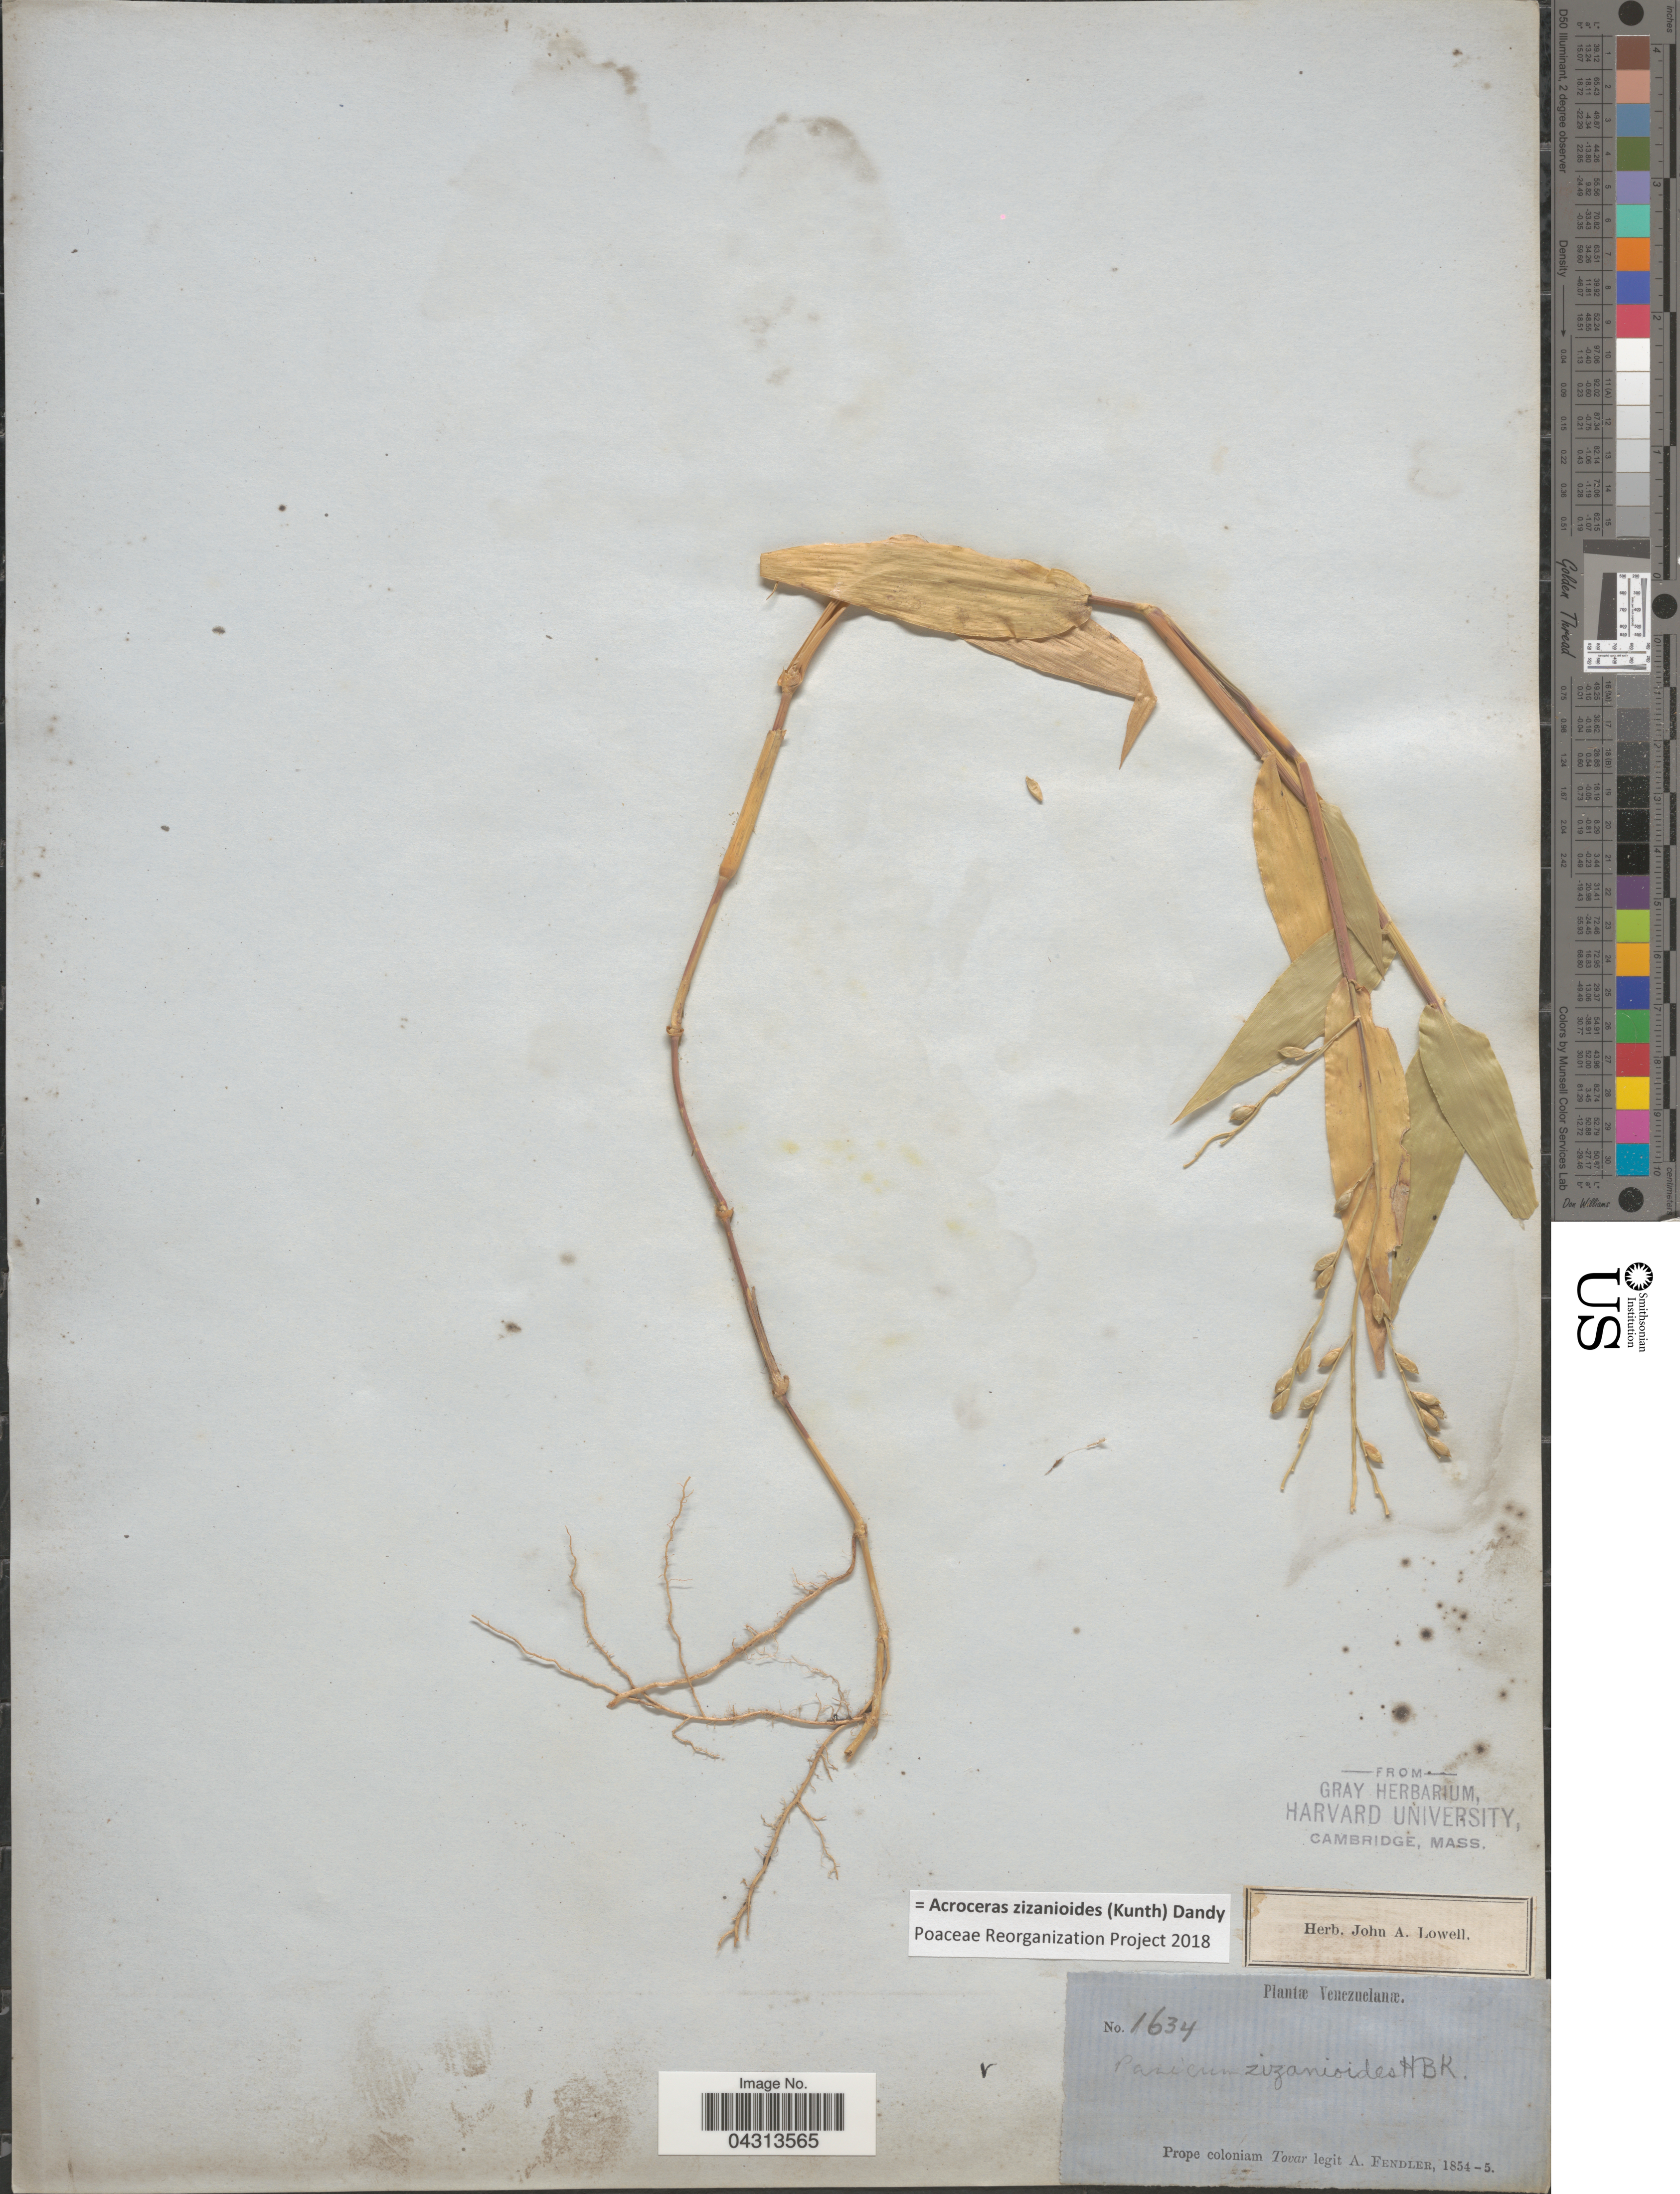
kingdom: Plantae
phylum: Tracheophyta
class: Liliopsida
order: Poales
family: Poaceae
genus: Acroceras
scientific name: Acroceras zizanioides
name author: (Kunth) Dandy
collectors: A. Fendler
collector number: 1634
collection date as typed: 1855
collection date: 1854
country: Venezuela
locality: Prope coloniam Tovar.